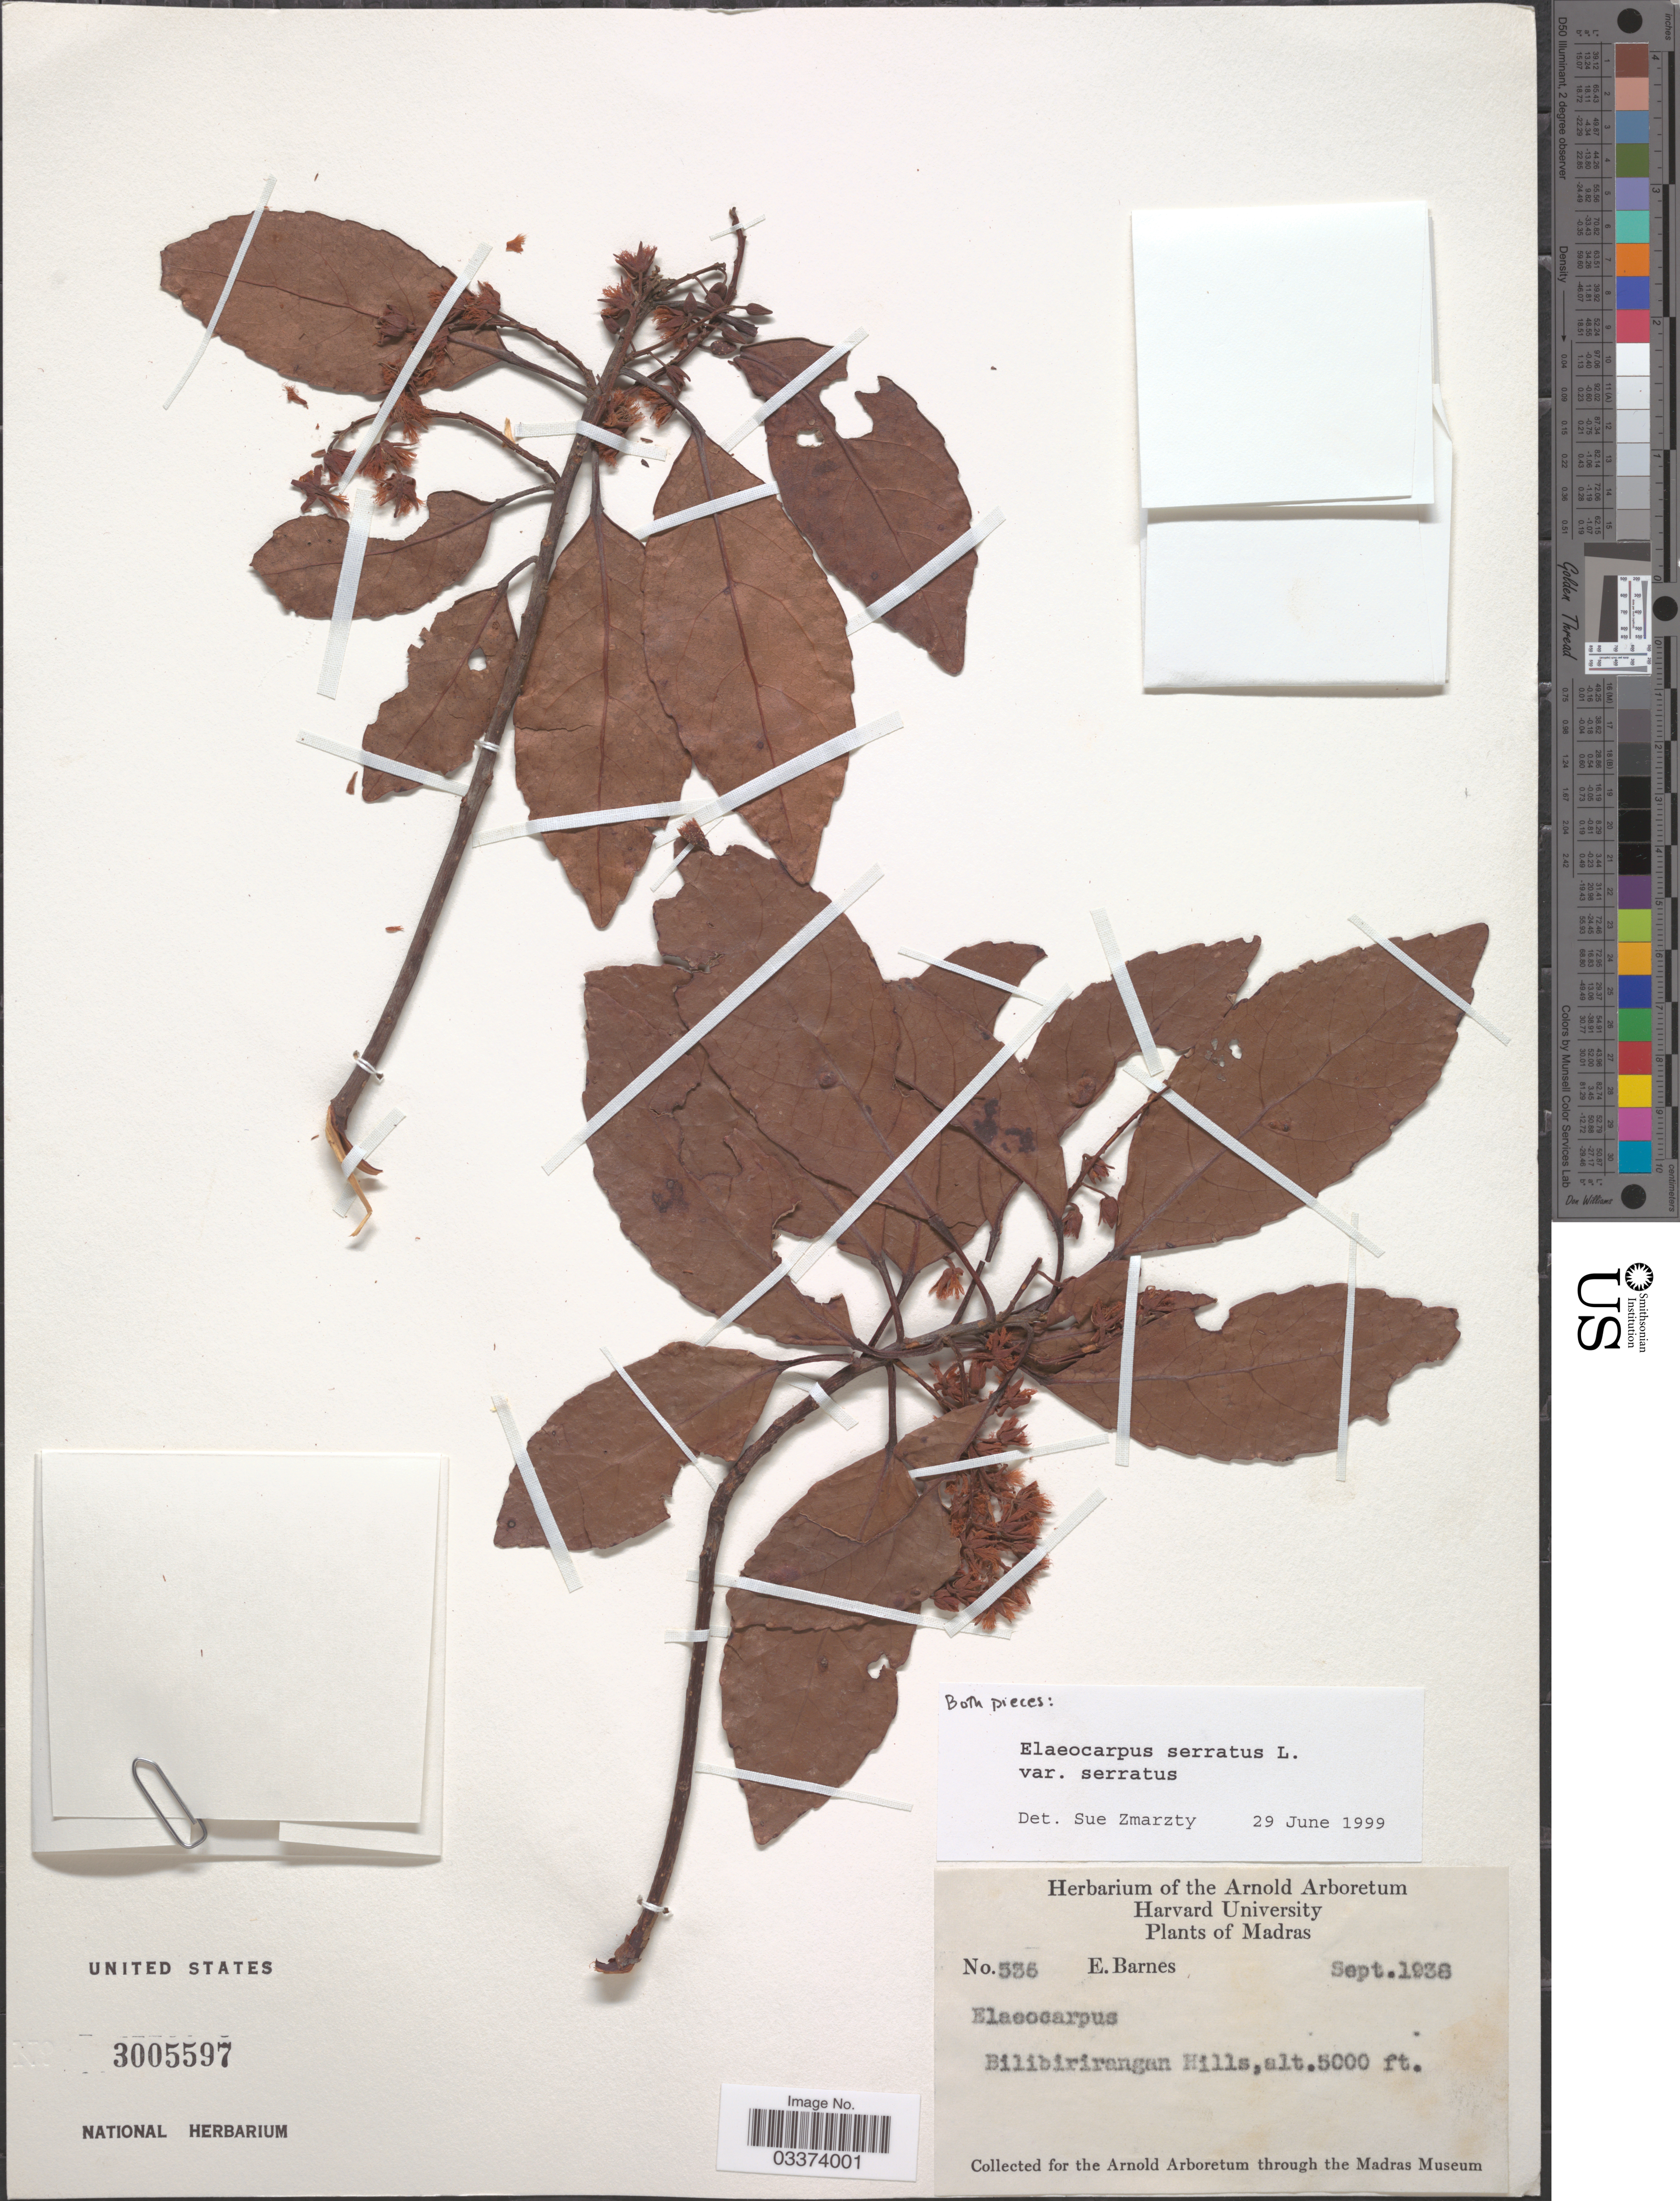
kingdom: Plantae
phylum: Tracheophyta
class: Magnoliopsida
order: Oxalidales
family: Elaeocarpaceae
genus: Elaeocarpus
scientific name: Elaeocarpus serratus var. serratus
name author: L.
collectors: E. Barnes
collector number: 536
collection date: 1938-09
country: India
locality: Madras. Bilibirirangan Hills.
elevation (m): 1524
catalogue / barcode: US 3005597